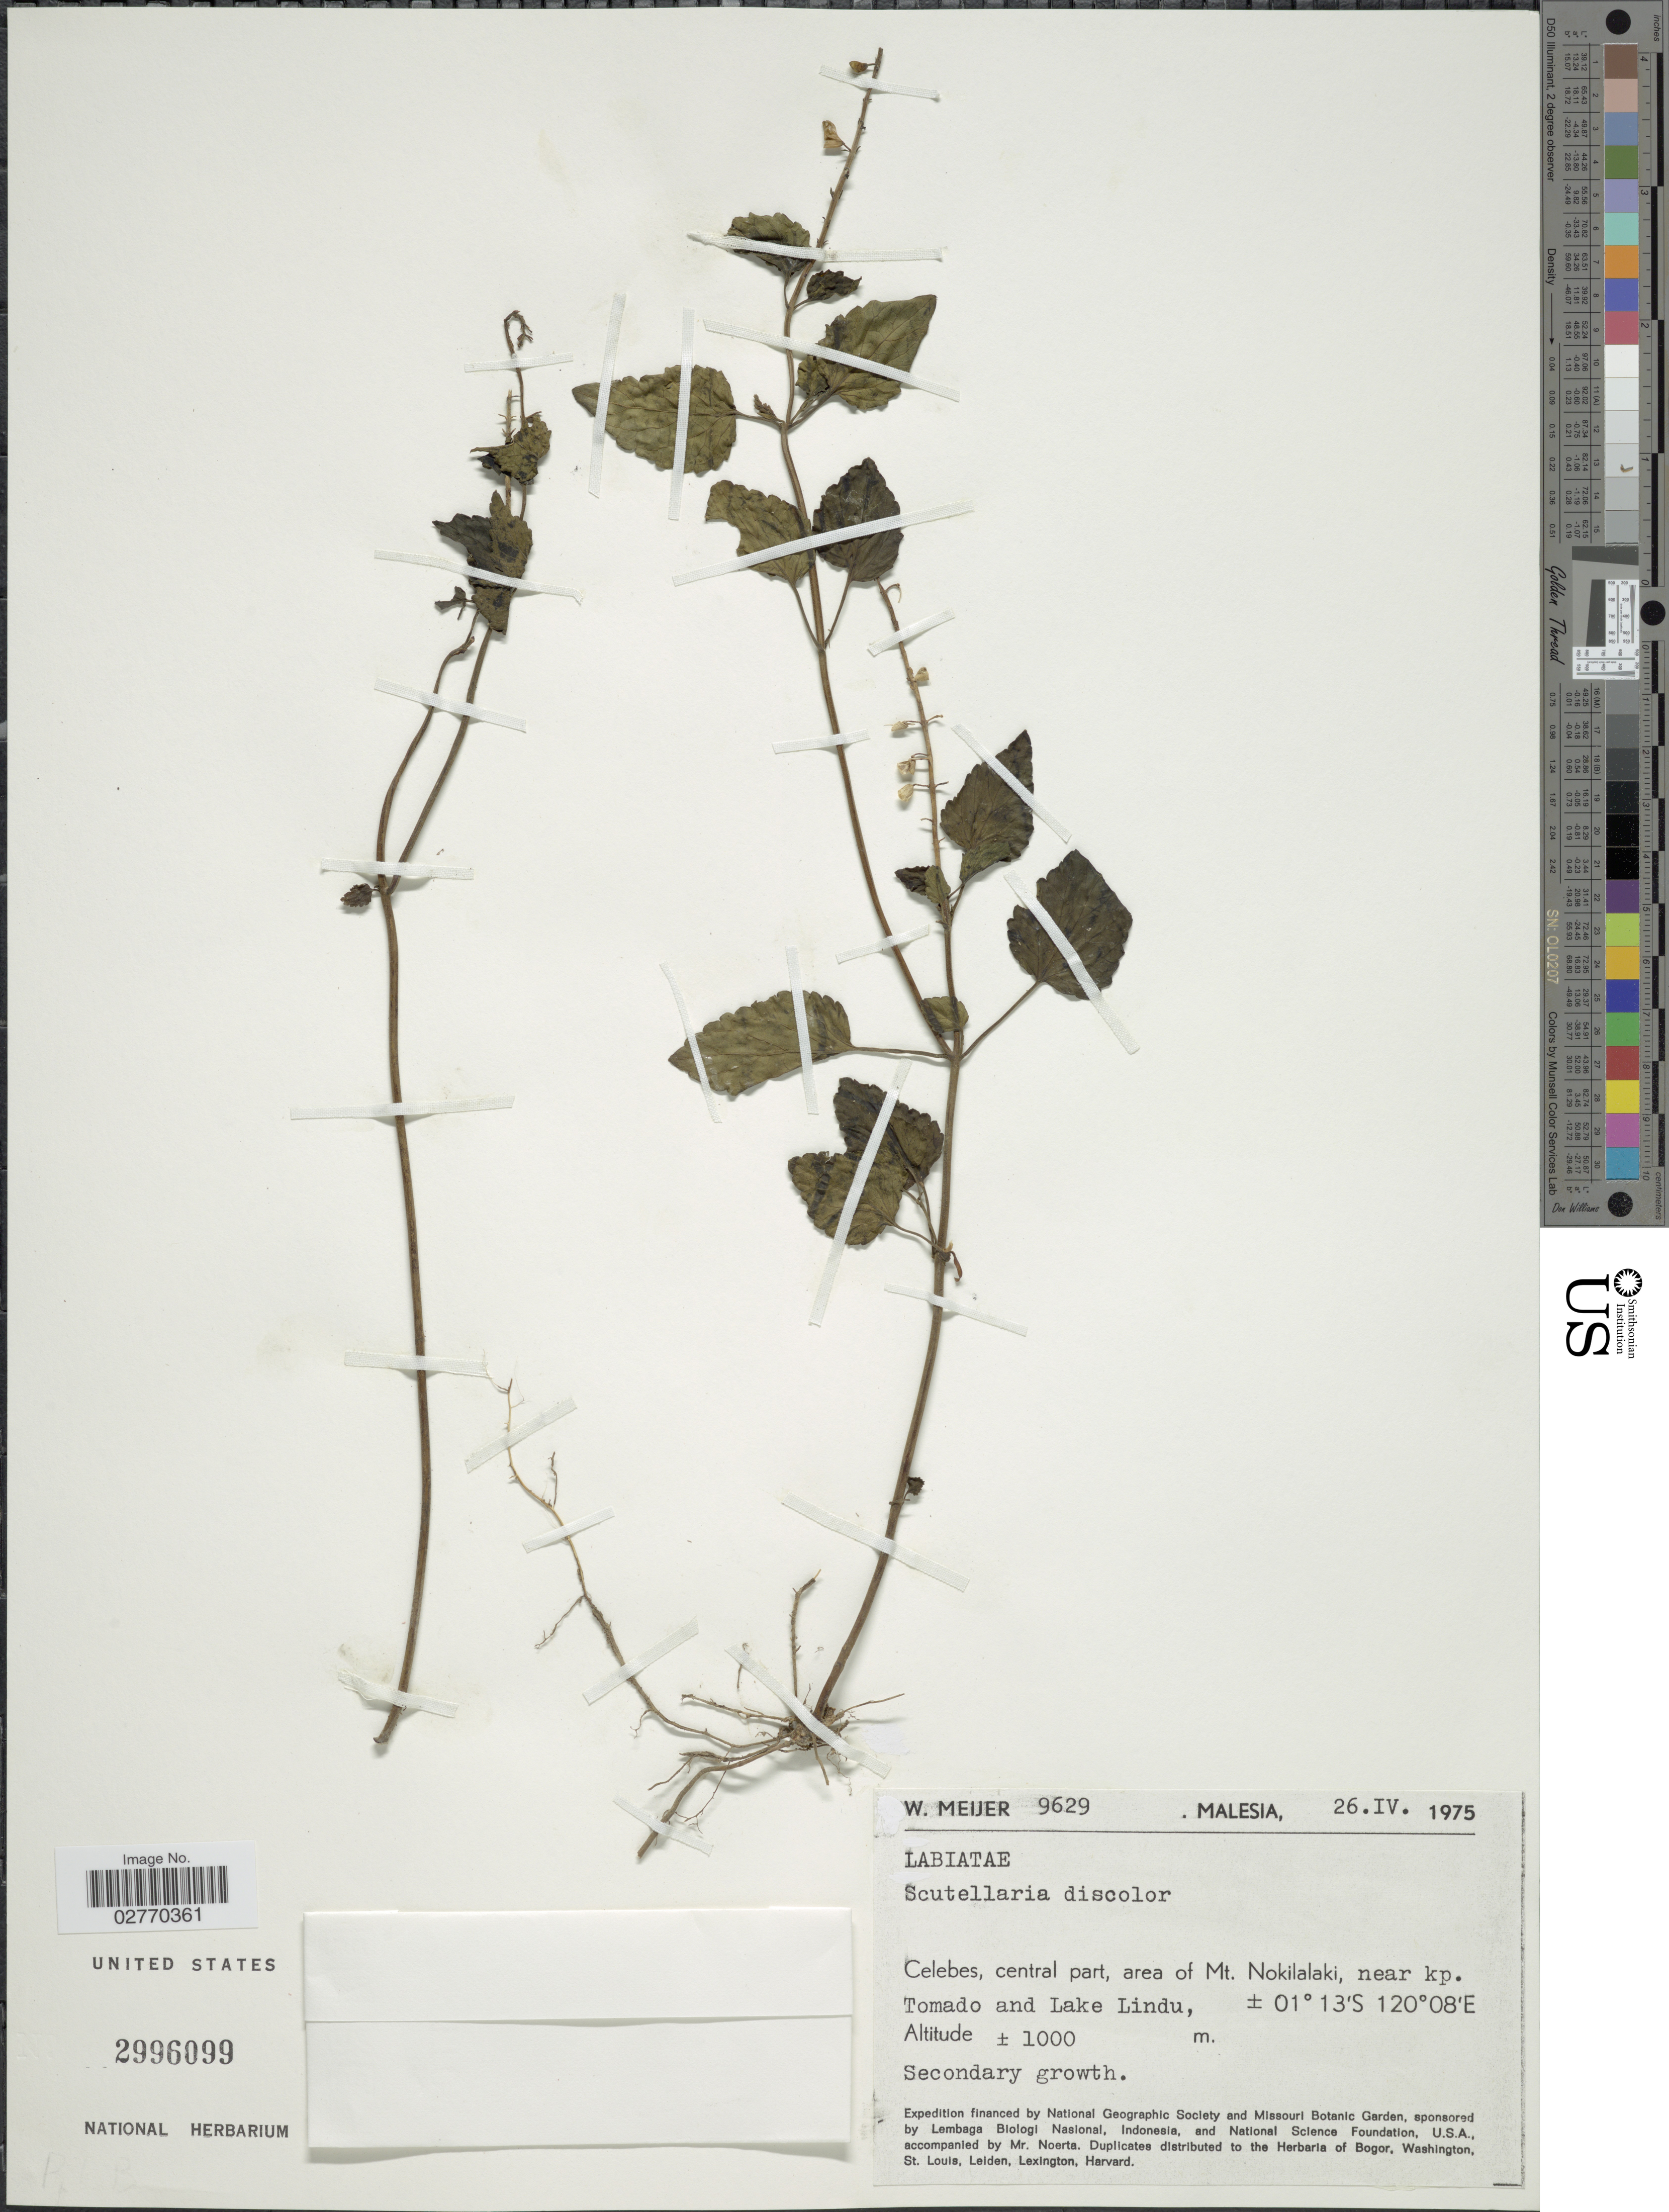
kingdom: Plantae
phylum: Tracheophyta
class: Magnoliopsida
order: Lamiales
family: Lamiaceae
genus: Scutellaria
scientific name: Scutellaria discolor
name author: Colebr.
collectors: W. Meijer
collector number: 9629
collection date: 1975-04-26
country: Malaysia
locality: Malesia. Celebes, central part, area of Mt. Nokilalaki, near kp. Tomada and Lake Lindu.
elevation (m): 1000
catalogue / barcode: US 2996099